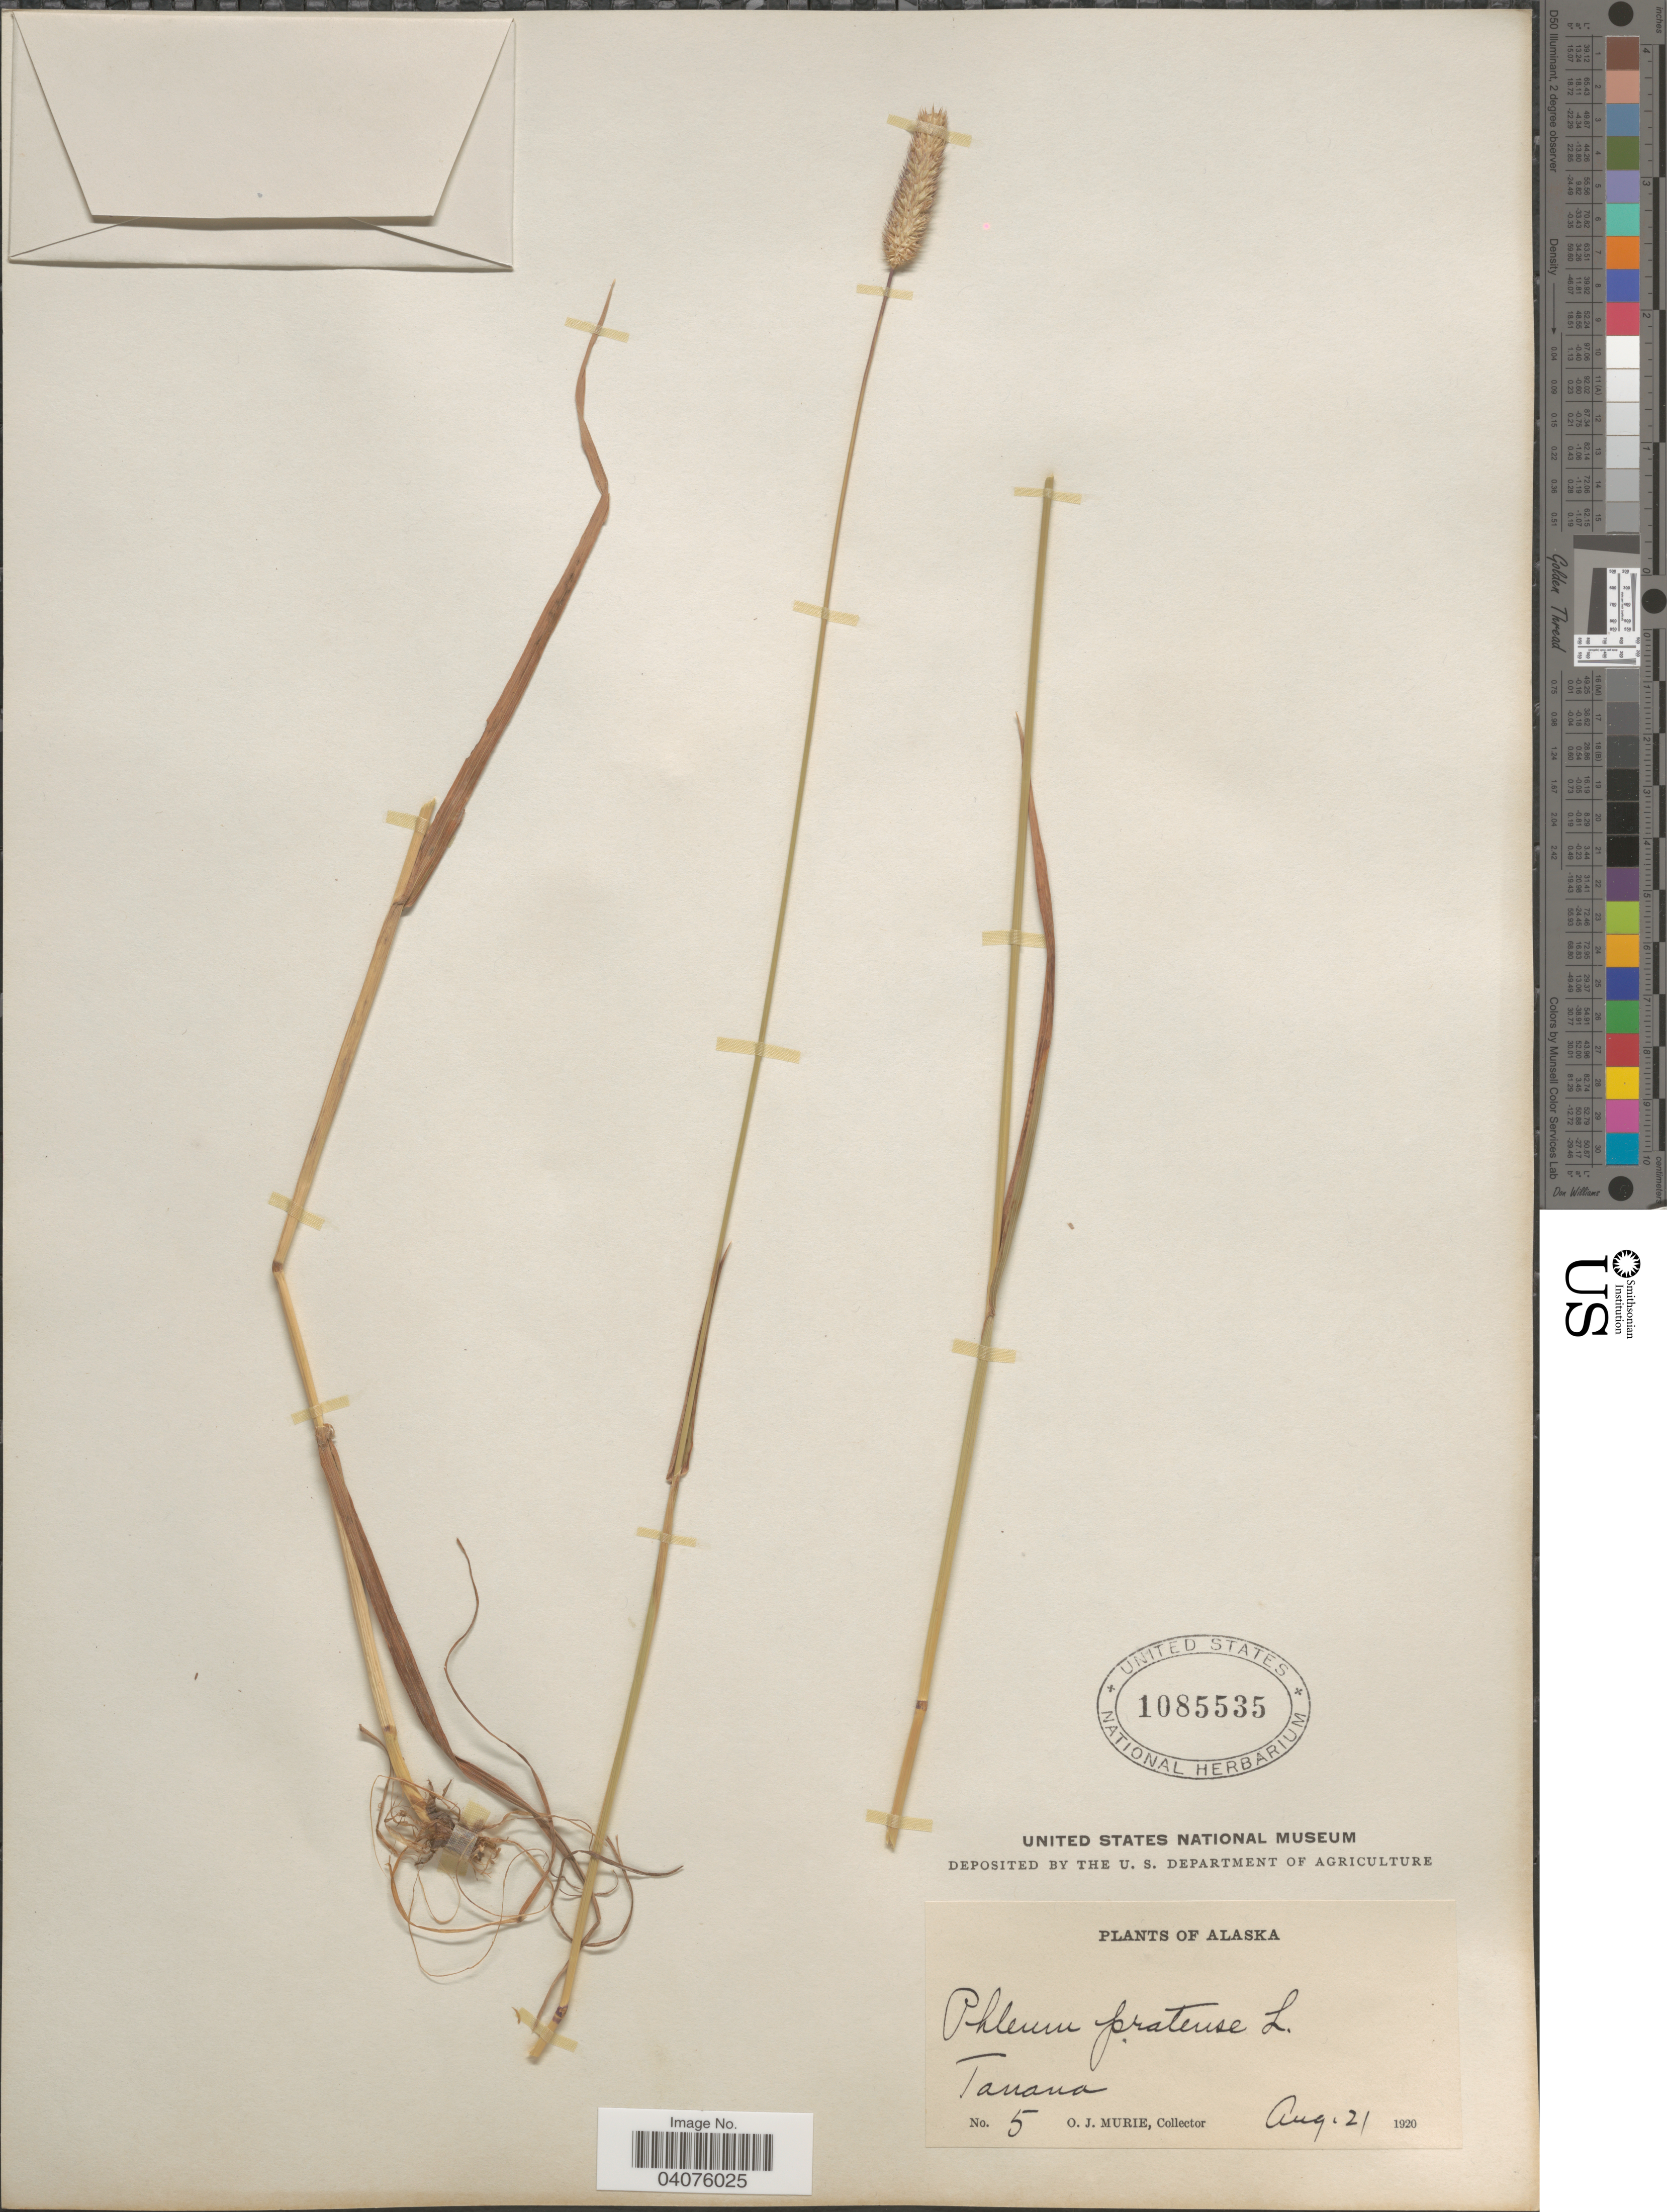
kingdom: Plantae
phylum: Tracheophyta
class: Liliopsida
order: Poales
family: Poaceae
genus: Phleum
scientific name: Phleum pratense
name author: L.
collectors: O. Murie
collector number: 5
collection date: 1920-08-21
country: United States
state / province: Alaska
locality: Tanana.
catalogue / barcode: US 1085535